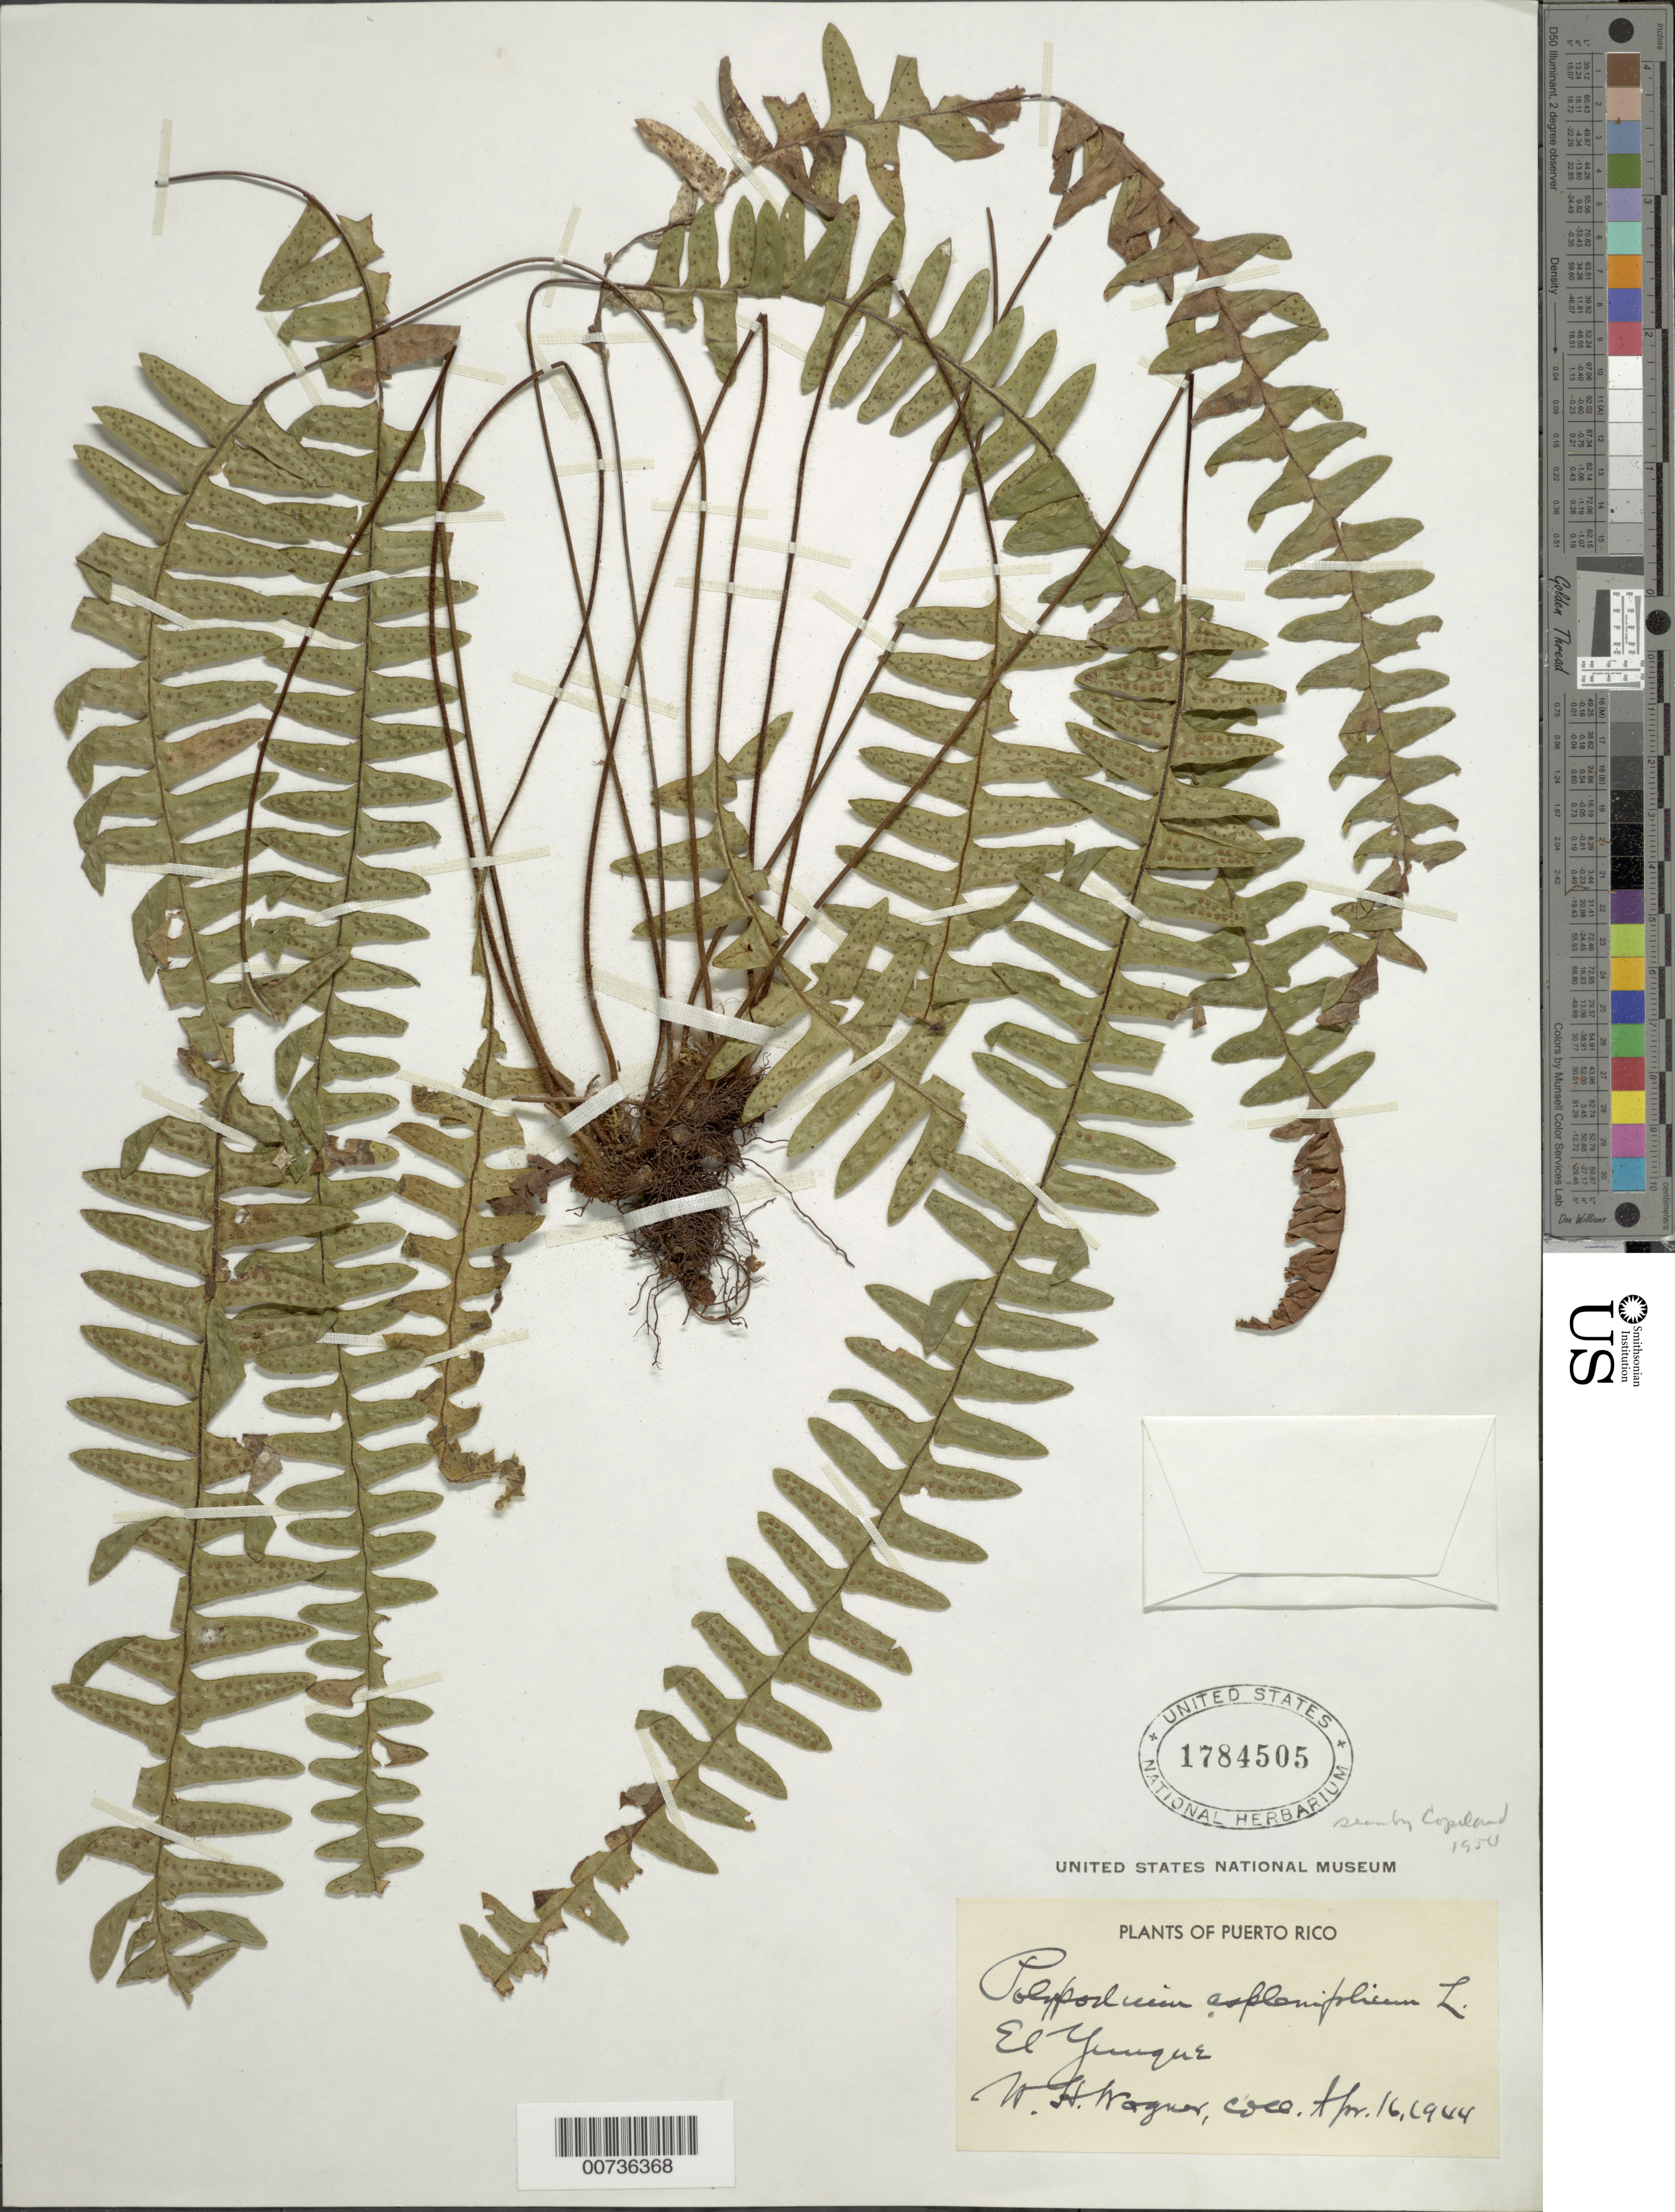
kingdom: Plantae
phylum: Tracheophyta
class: Polypodiopsida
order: Polypodiales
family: Polypodiaceae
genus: Terpsichore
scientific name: Terpsichore asplenifolia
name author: (L.) A.R. Sm.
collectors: W. H. Wagner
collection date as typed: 16 Apr 1944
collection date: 1944-04-16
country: Puerto Rico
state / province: Río Grande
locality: El Yunque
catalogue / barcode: US 1784505